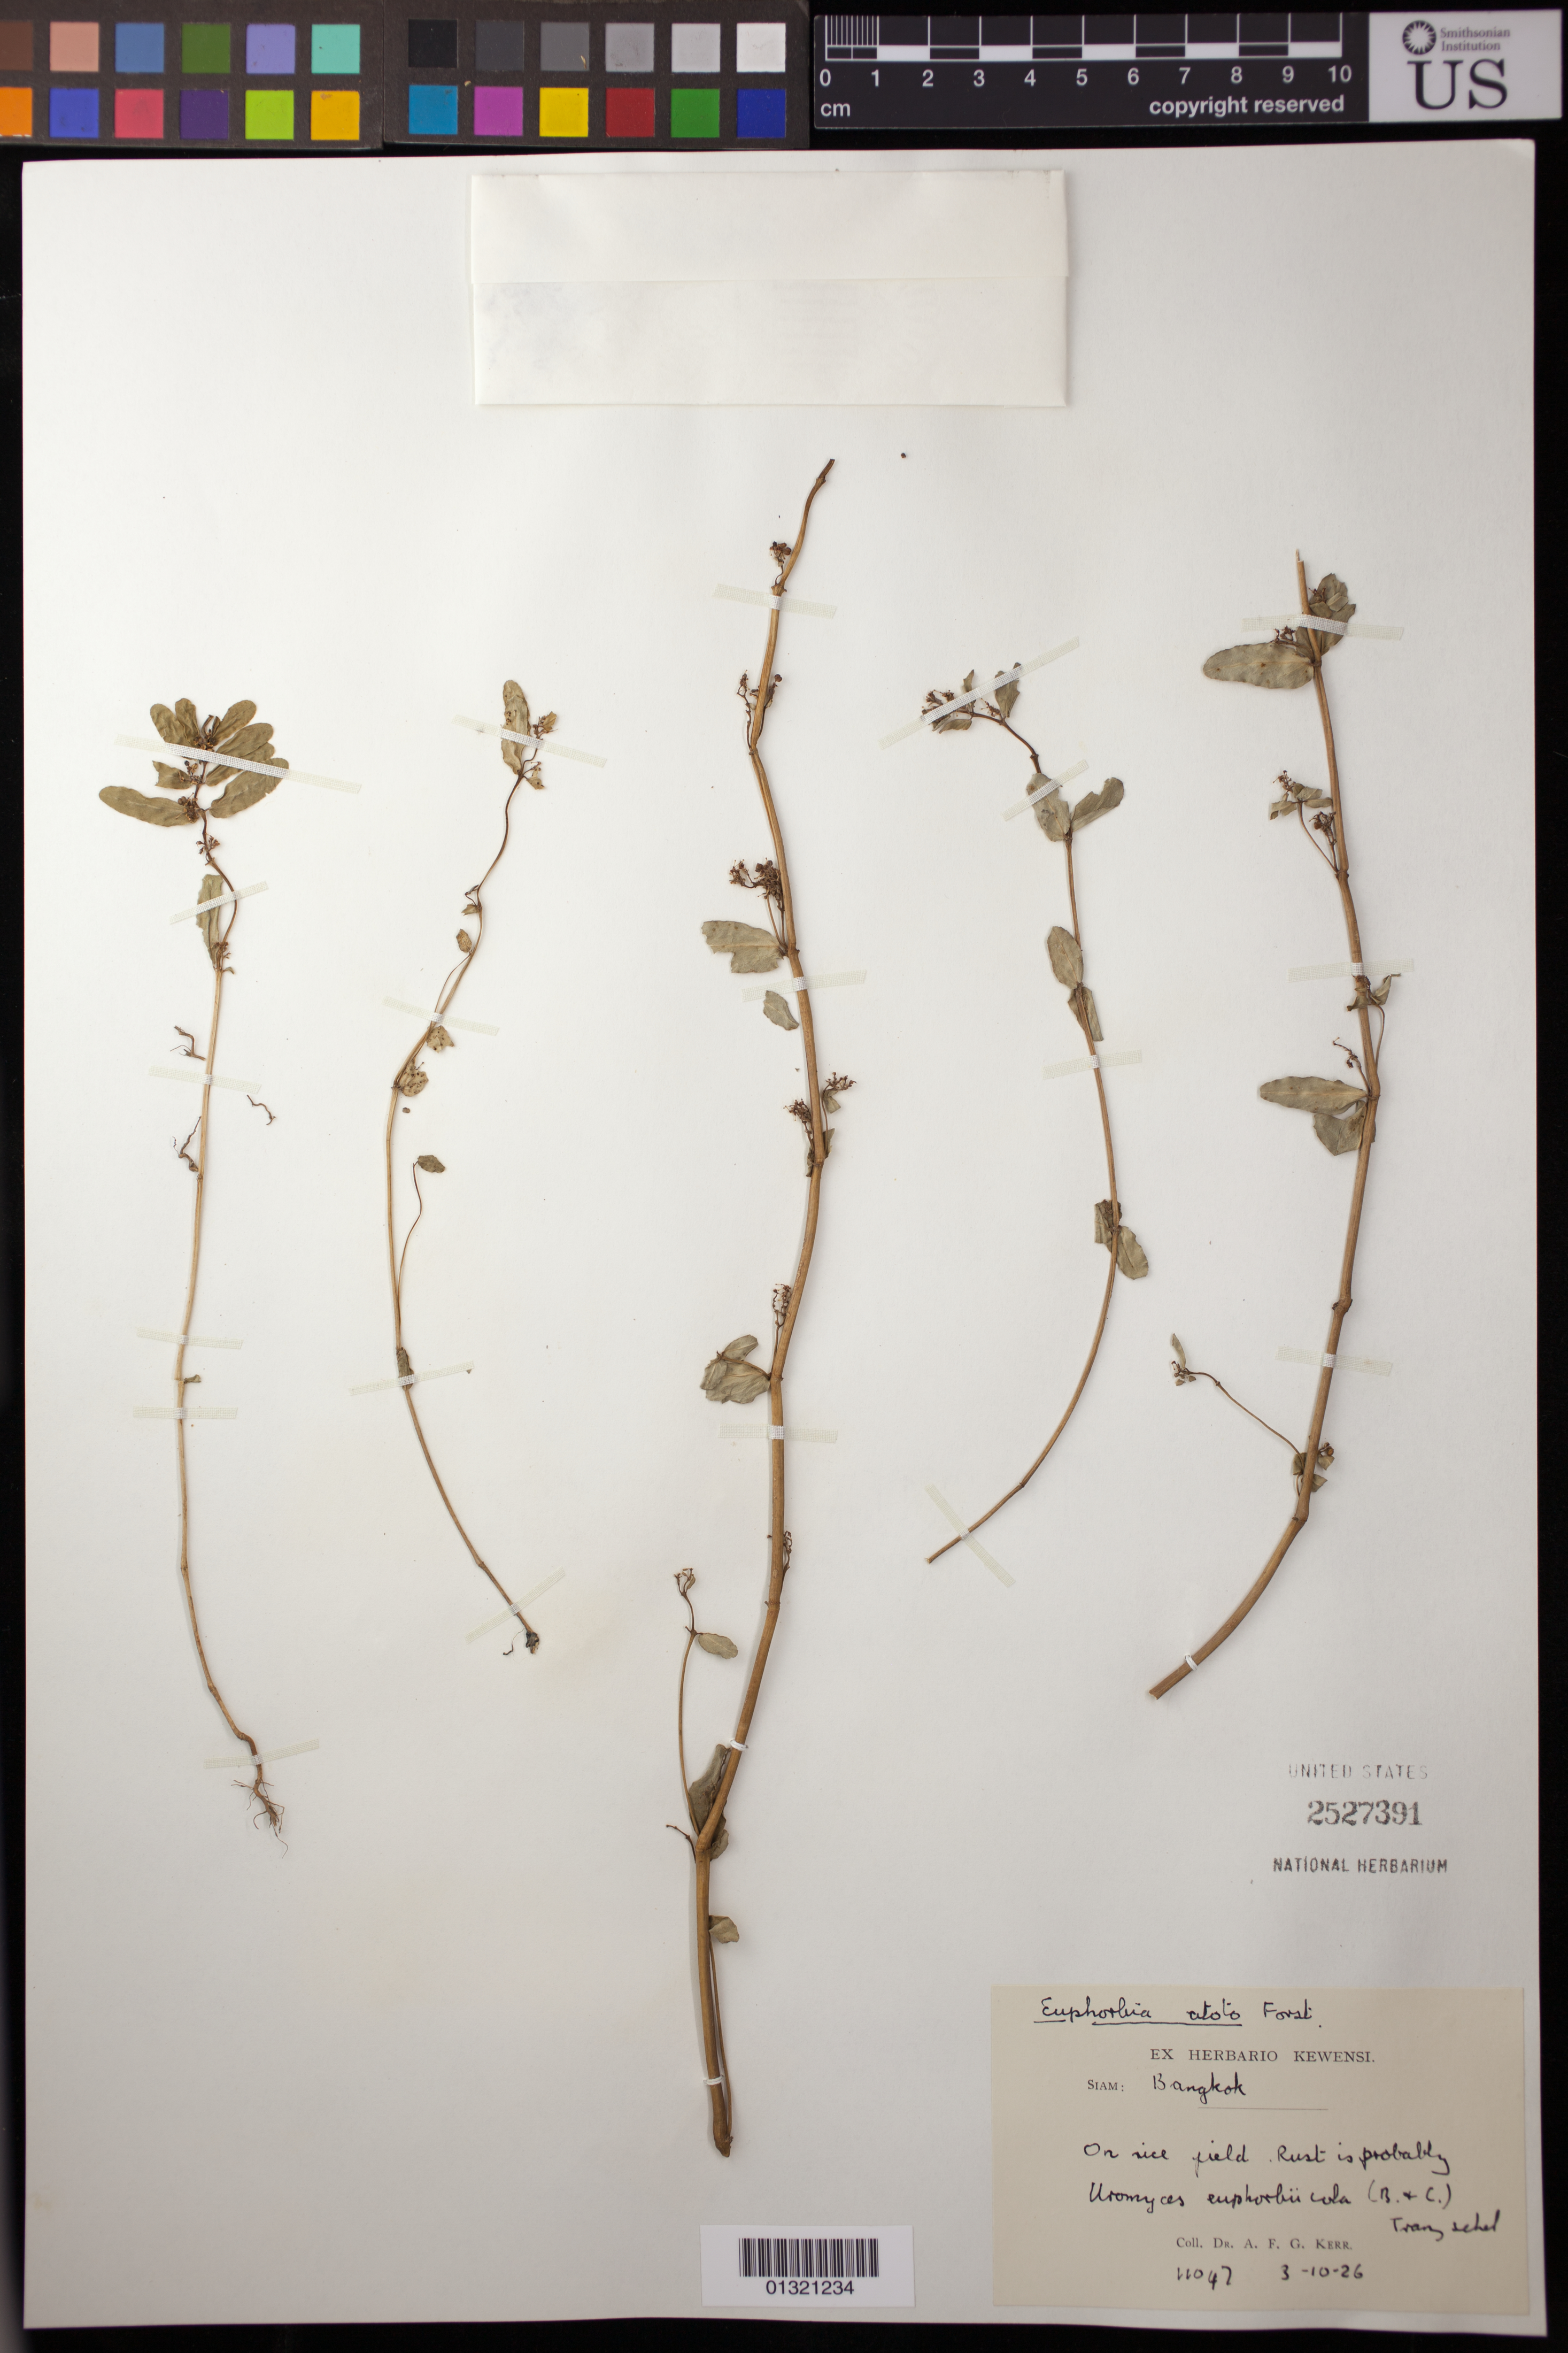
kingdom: Plantae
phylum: Tracheophyta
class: Magnoliopsida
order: Malpighiales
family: Euphorbiaceae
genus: Euphorbia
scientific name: Euphorbia sp.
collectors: A. F. G. Kerr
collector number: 11047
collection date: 1926-10-03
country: Thailand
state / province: Bangkok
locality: Bangkok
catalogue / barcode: US 2527391